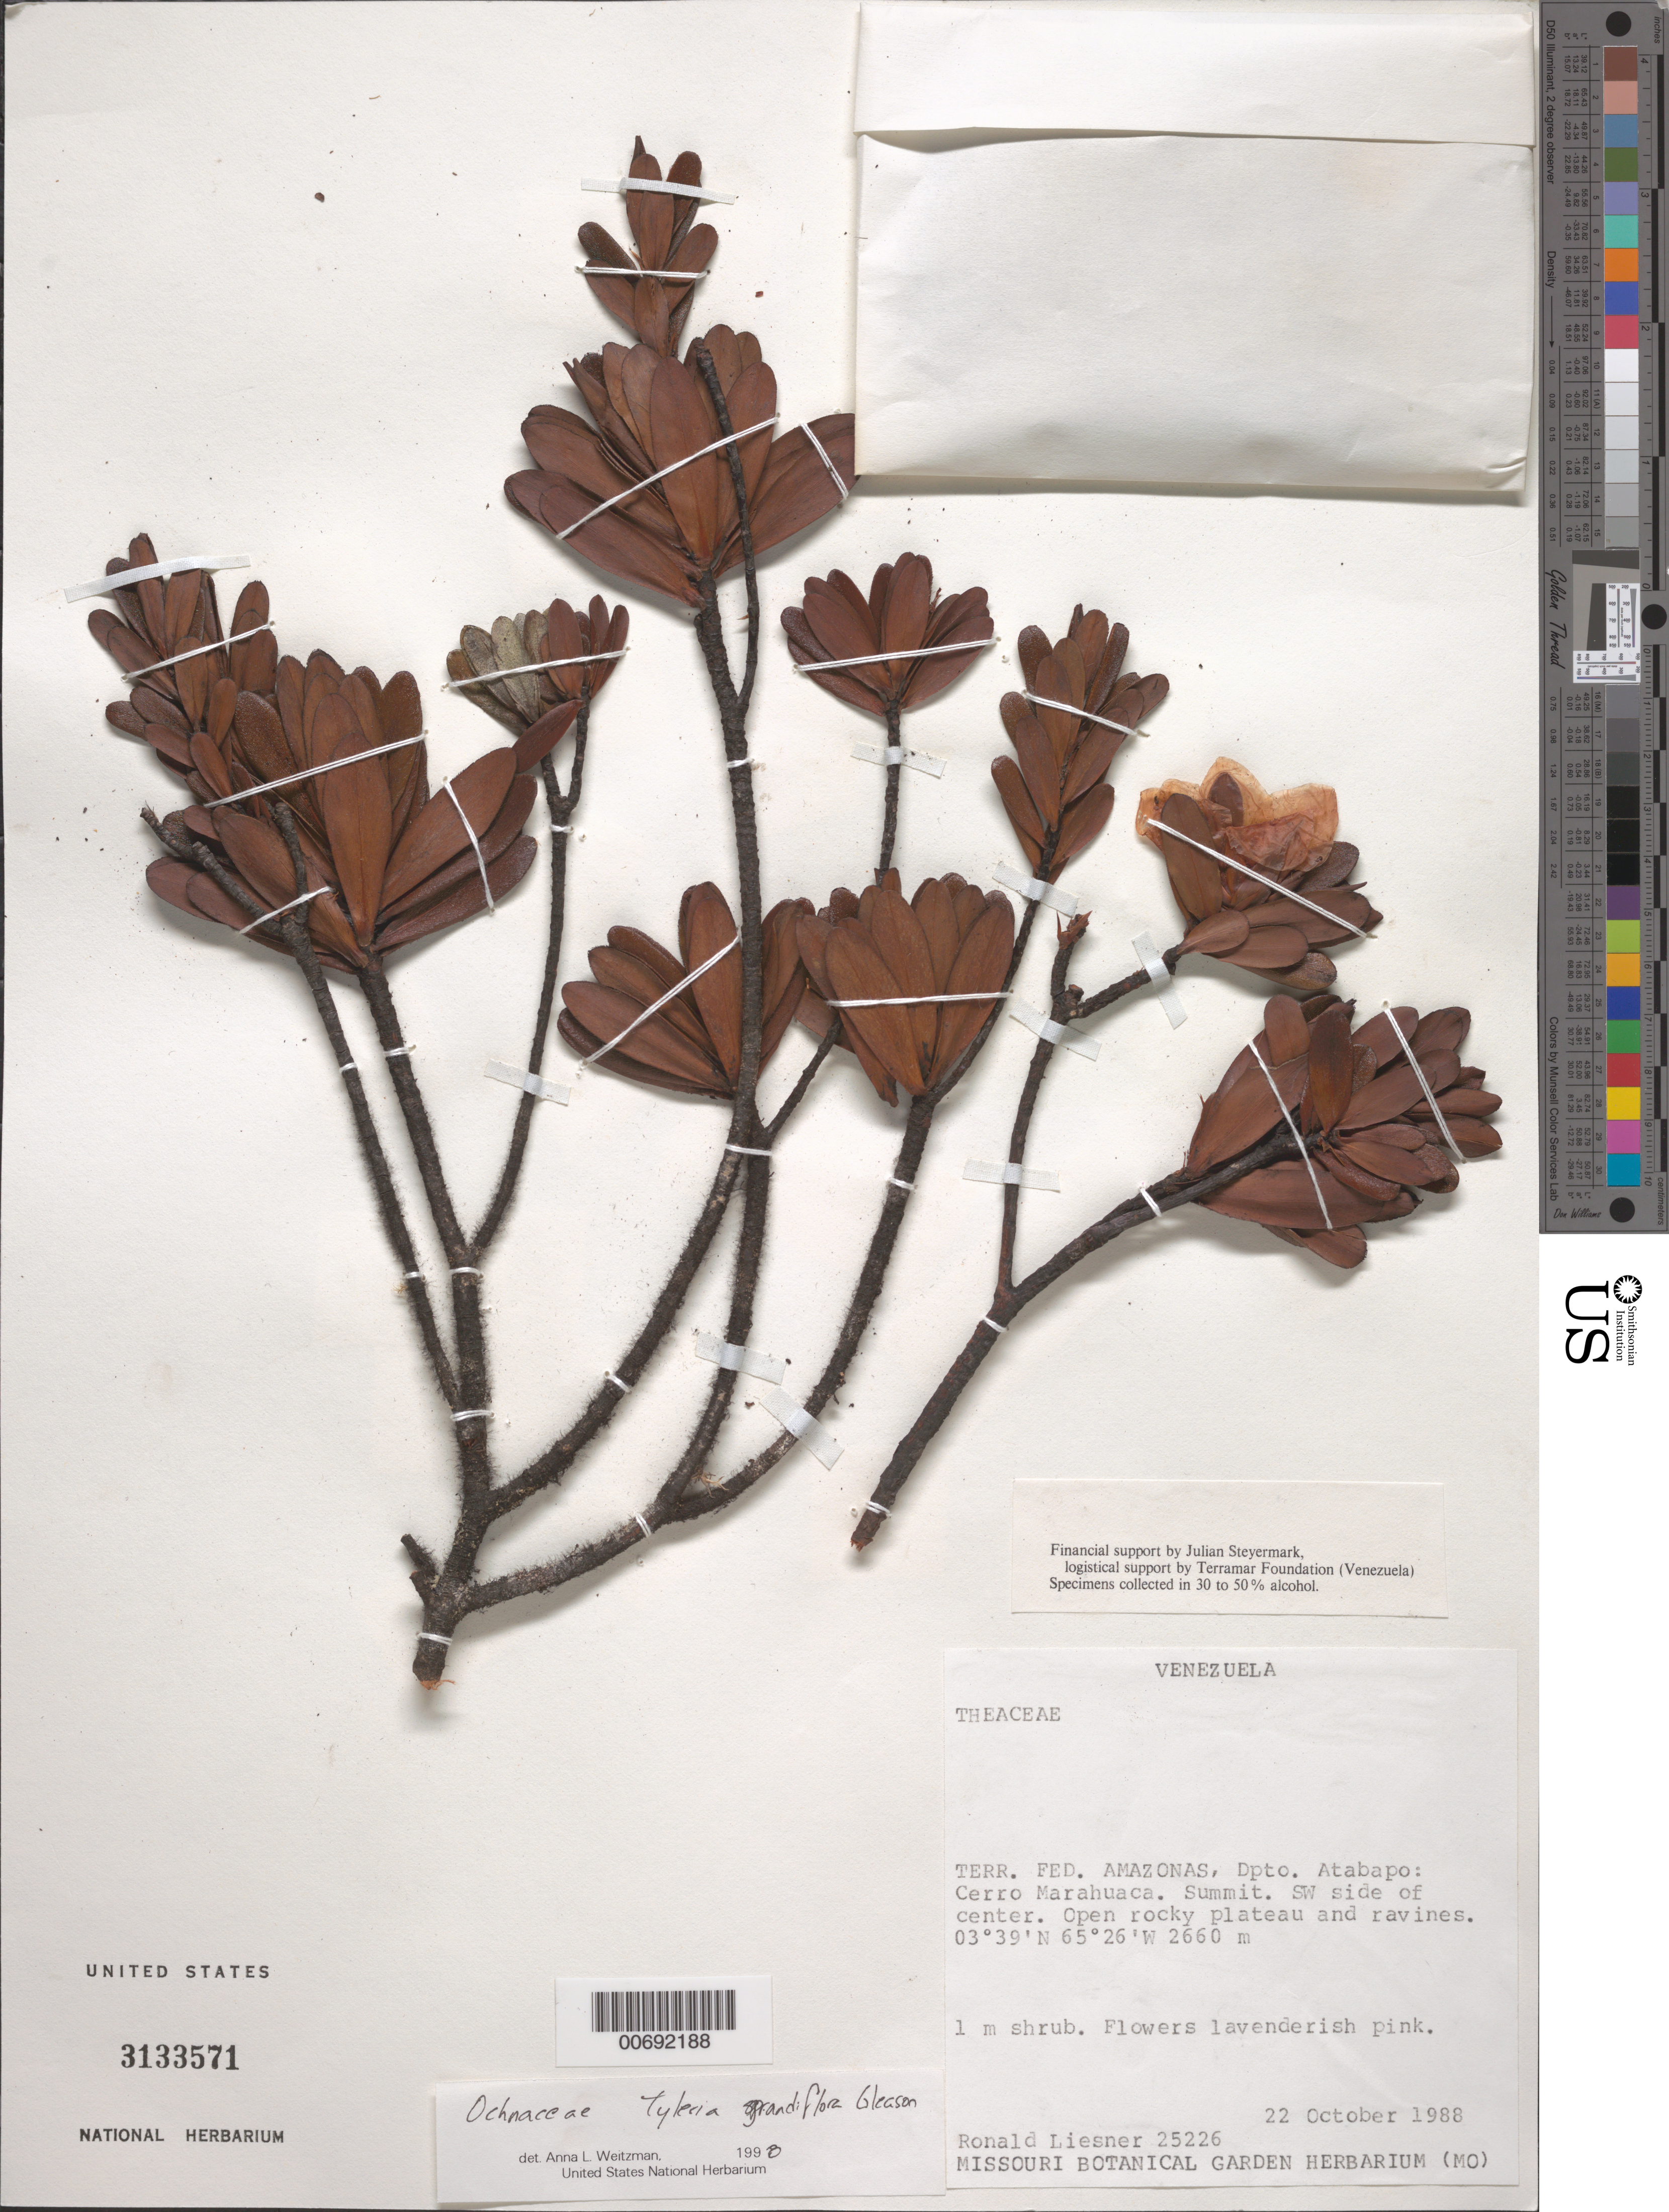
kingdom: Plantae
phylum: Tracheophyta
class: Magnoliopsida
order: Malpighiales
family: Ochnaceae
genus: Tyleria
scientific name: Tyleria grandiflora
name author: Gleason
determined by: Weitzman, A. L.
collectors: R. L. Liesner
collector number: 25226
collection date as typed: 22-Oct-88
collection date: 1988-10-22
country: Venezuela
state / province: Amazonas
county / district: Atabapo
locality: Cerro Marahuaca, summit, SW side of center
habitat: Open rocky plateau and ravines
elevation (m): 2660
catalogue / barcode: US 3133571